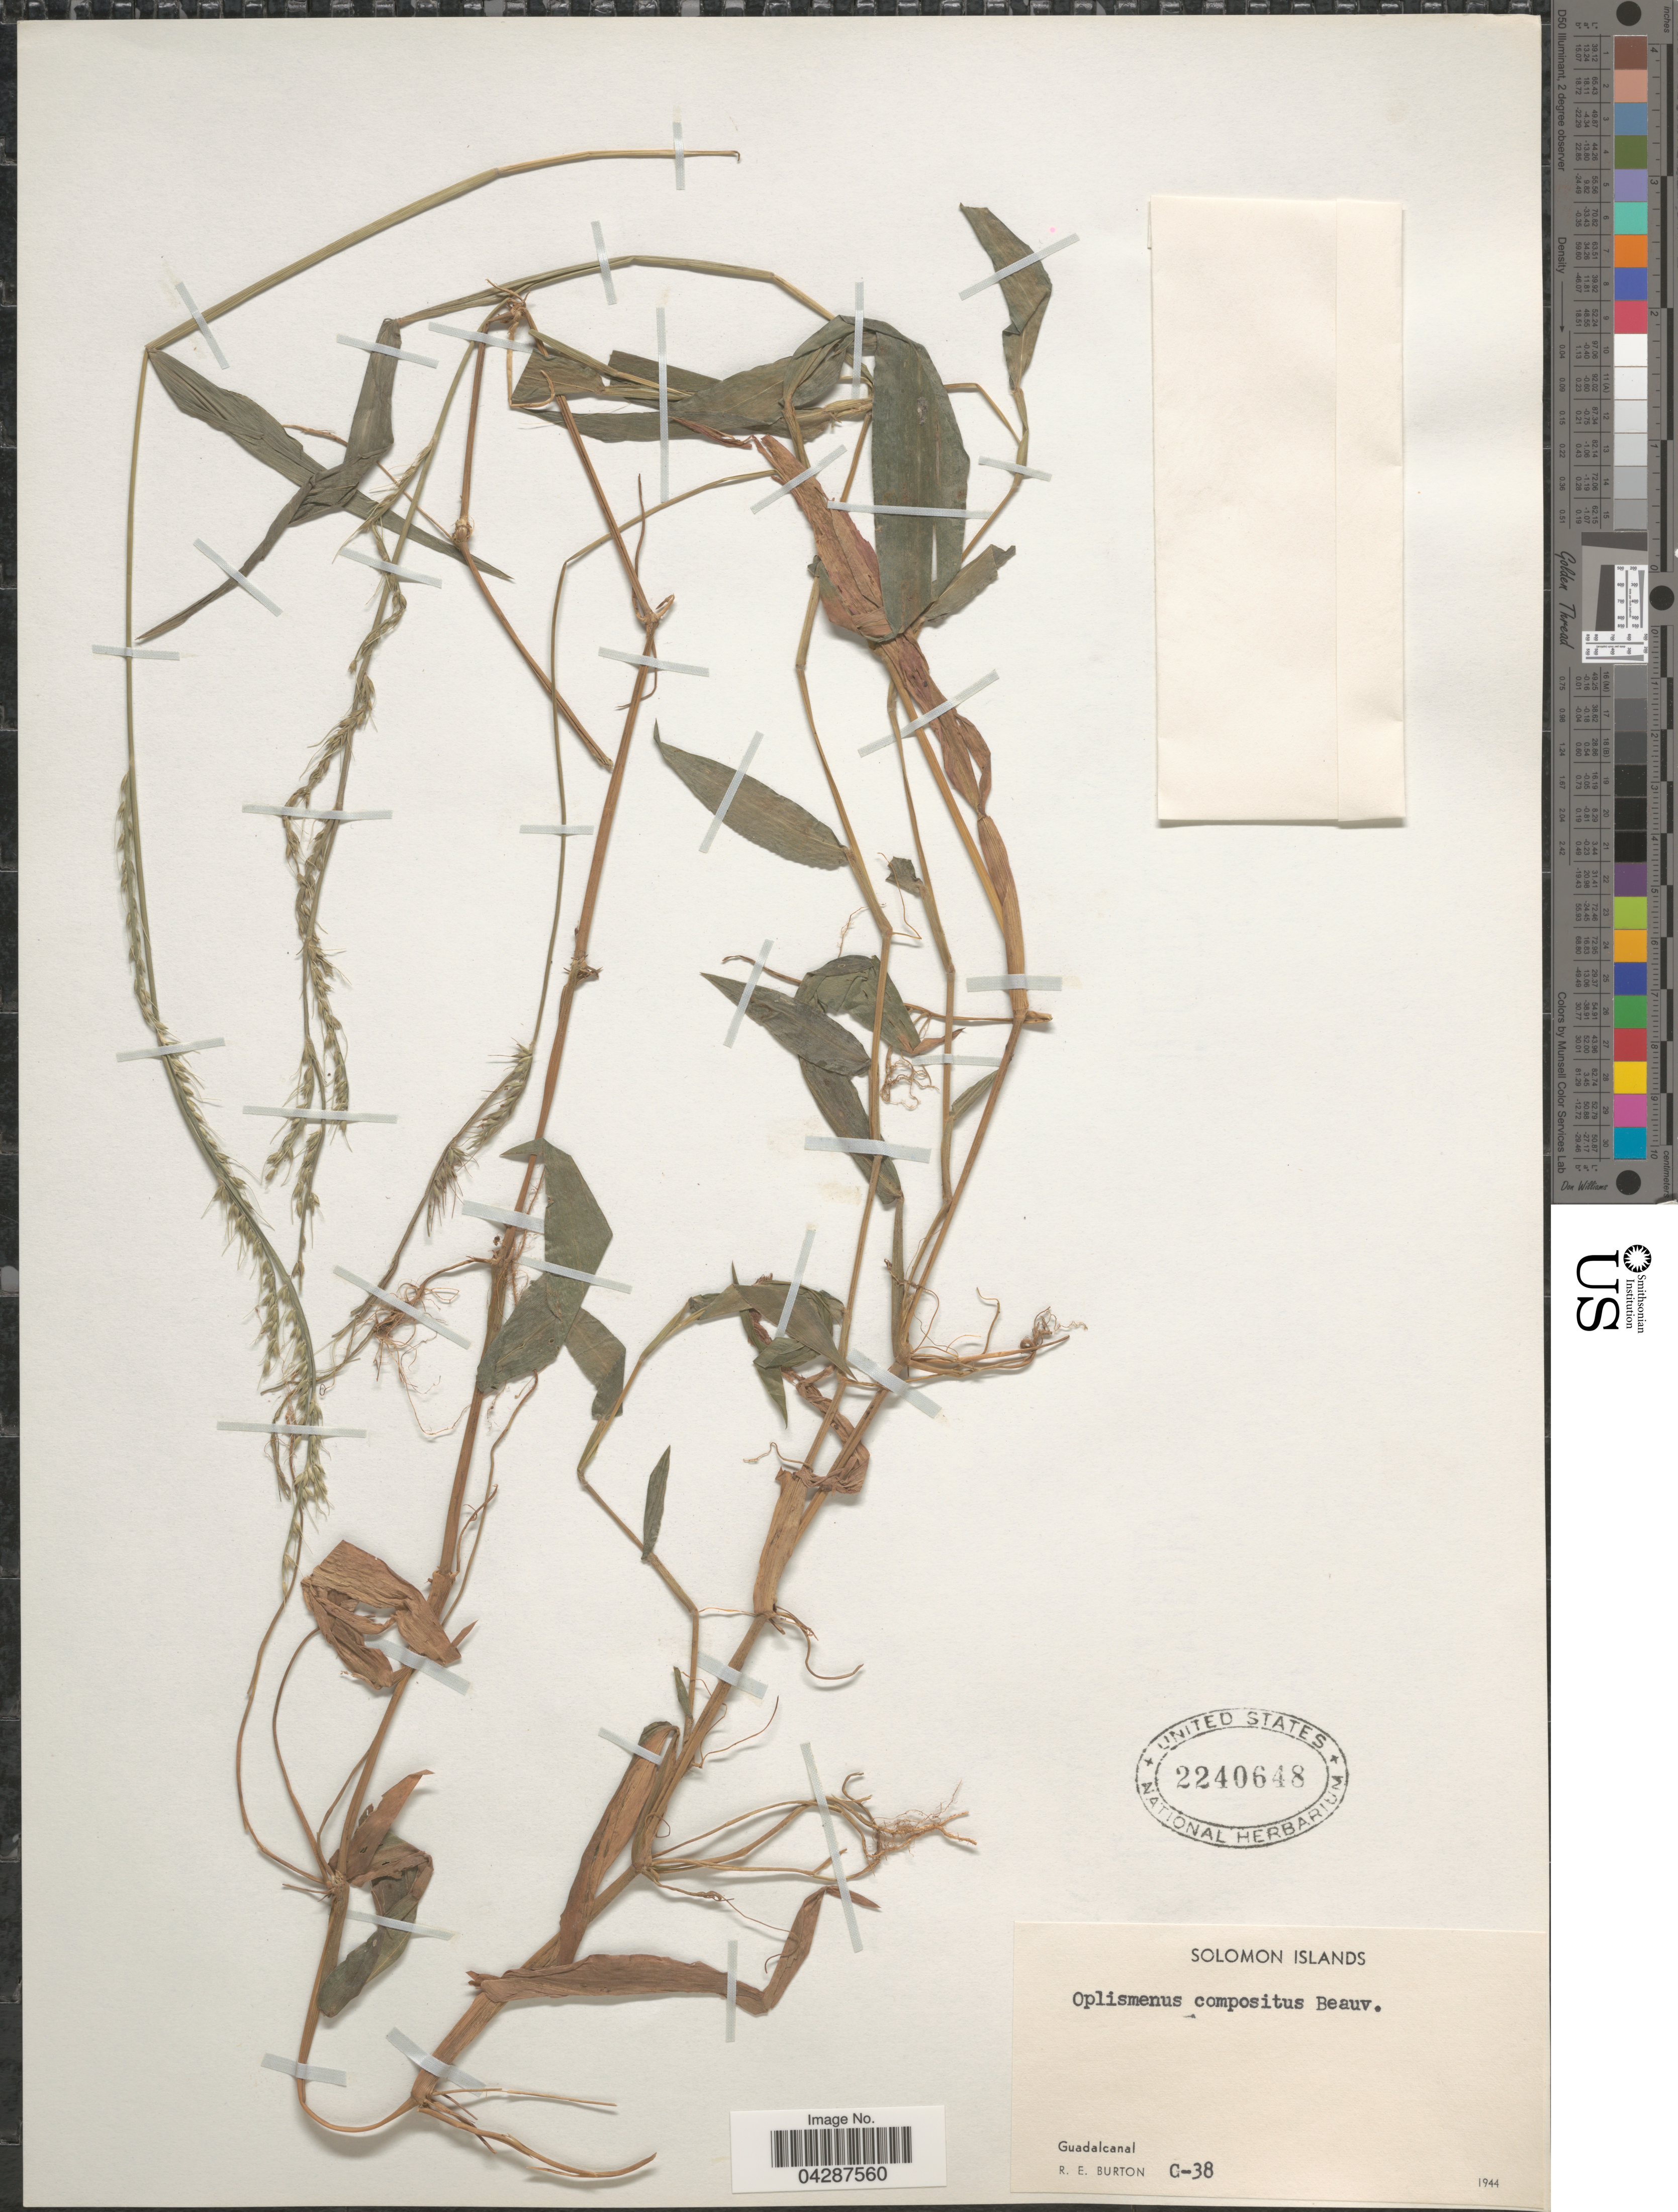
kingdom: Plantae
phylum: Tracheophyta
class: Liliopsida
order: Poales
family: Poaceae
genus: Oplismenus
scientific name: Oplismenus compositus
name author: (L.) P. Beauv.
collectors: R. Burton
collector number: G-38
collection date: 1944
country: Solomon Islands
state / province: Solomon Islands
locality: Guadalcanal.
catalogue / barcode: US 2240648